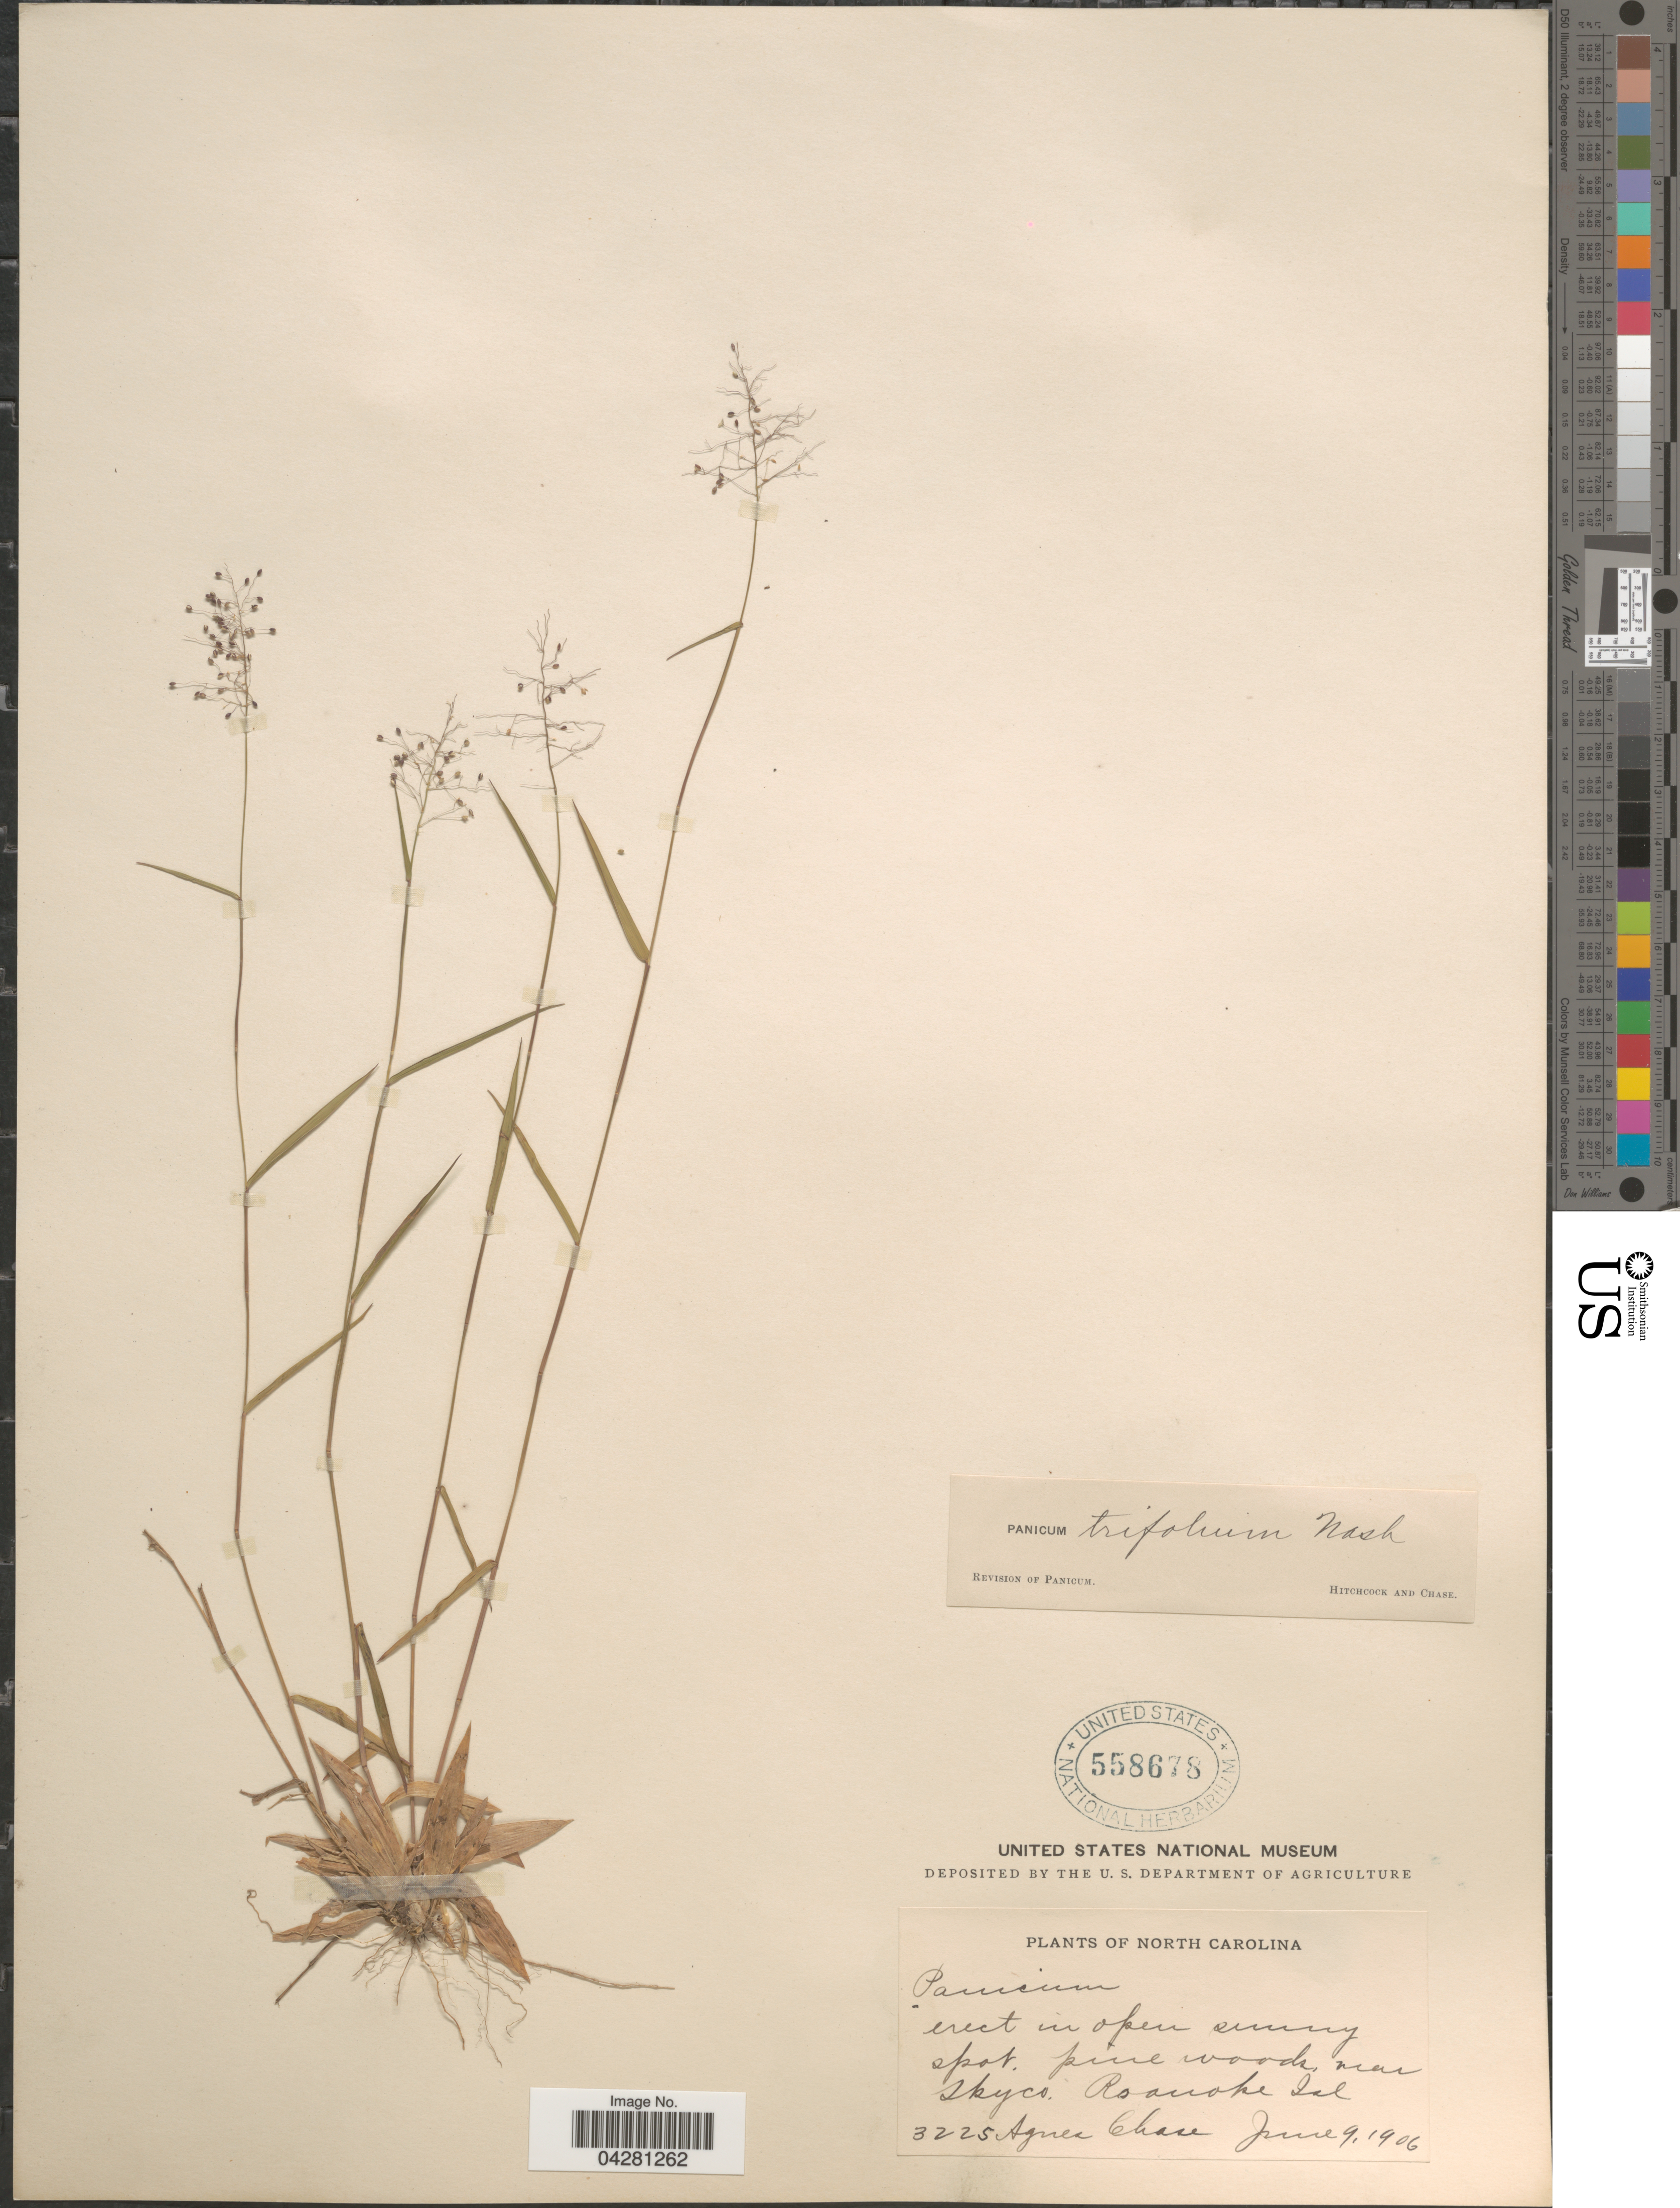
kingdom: Plantae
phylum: Tracheophyta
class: Liliopsida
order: Poales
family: Poaceae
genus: Dichanthelium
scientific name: Dichanthelium dichotomum var. unciphyllum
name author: (Trin.) Davidse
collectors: A. Chase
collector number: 3225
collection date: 1906-06-09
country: United States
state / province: North Carolina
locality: Near Skyco. Roanoke Island.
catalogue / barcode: US 558678